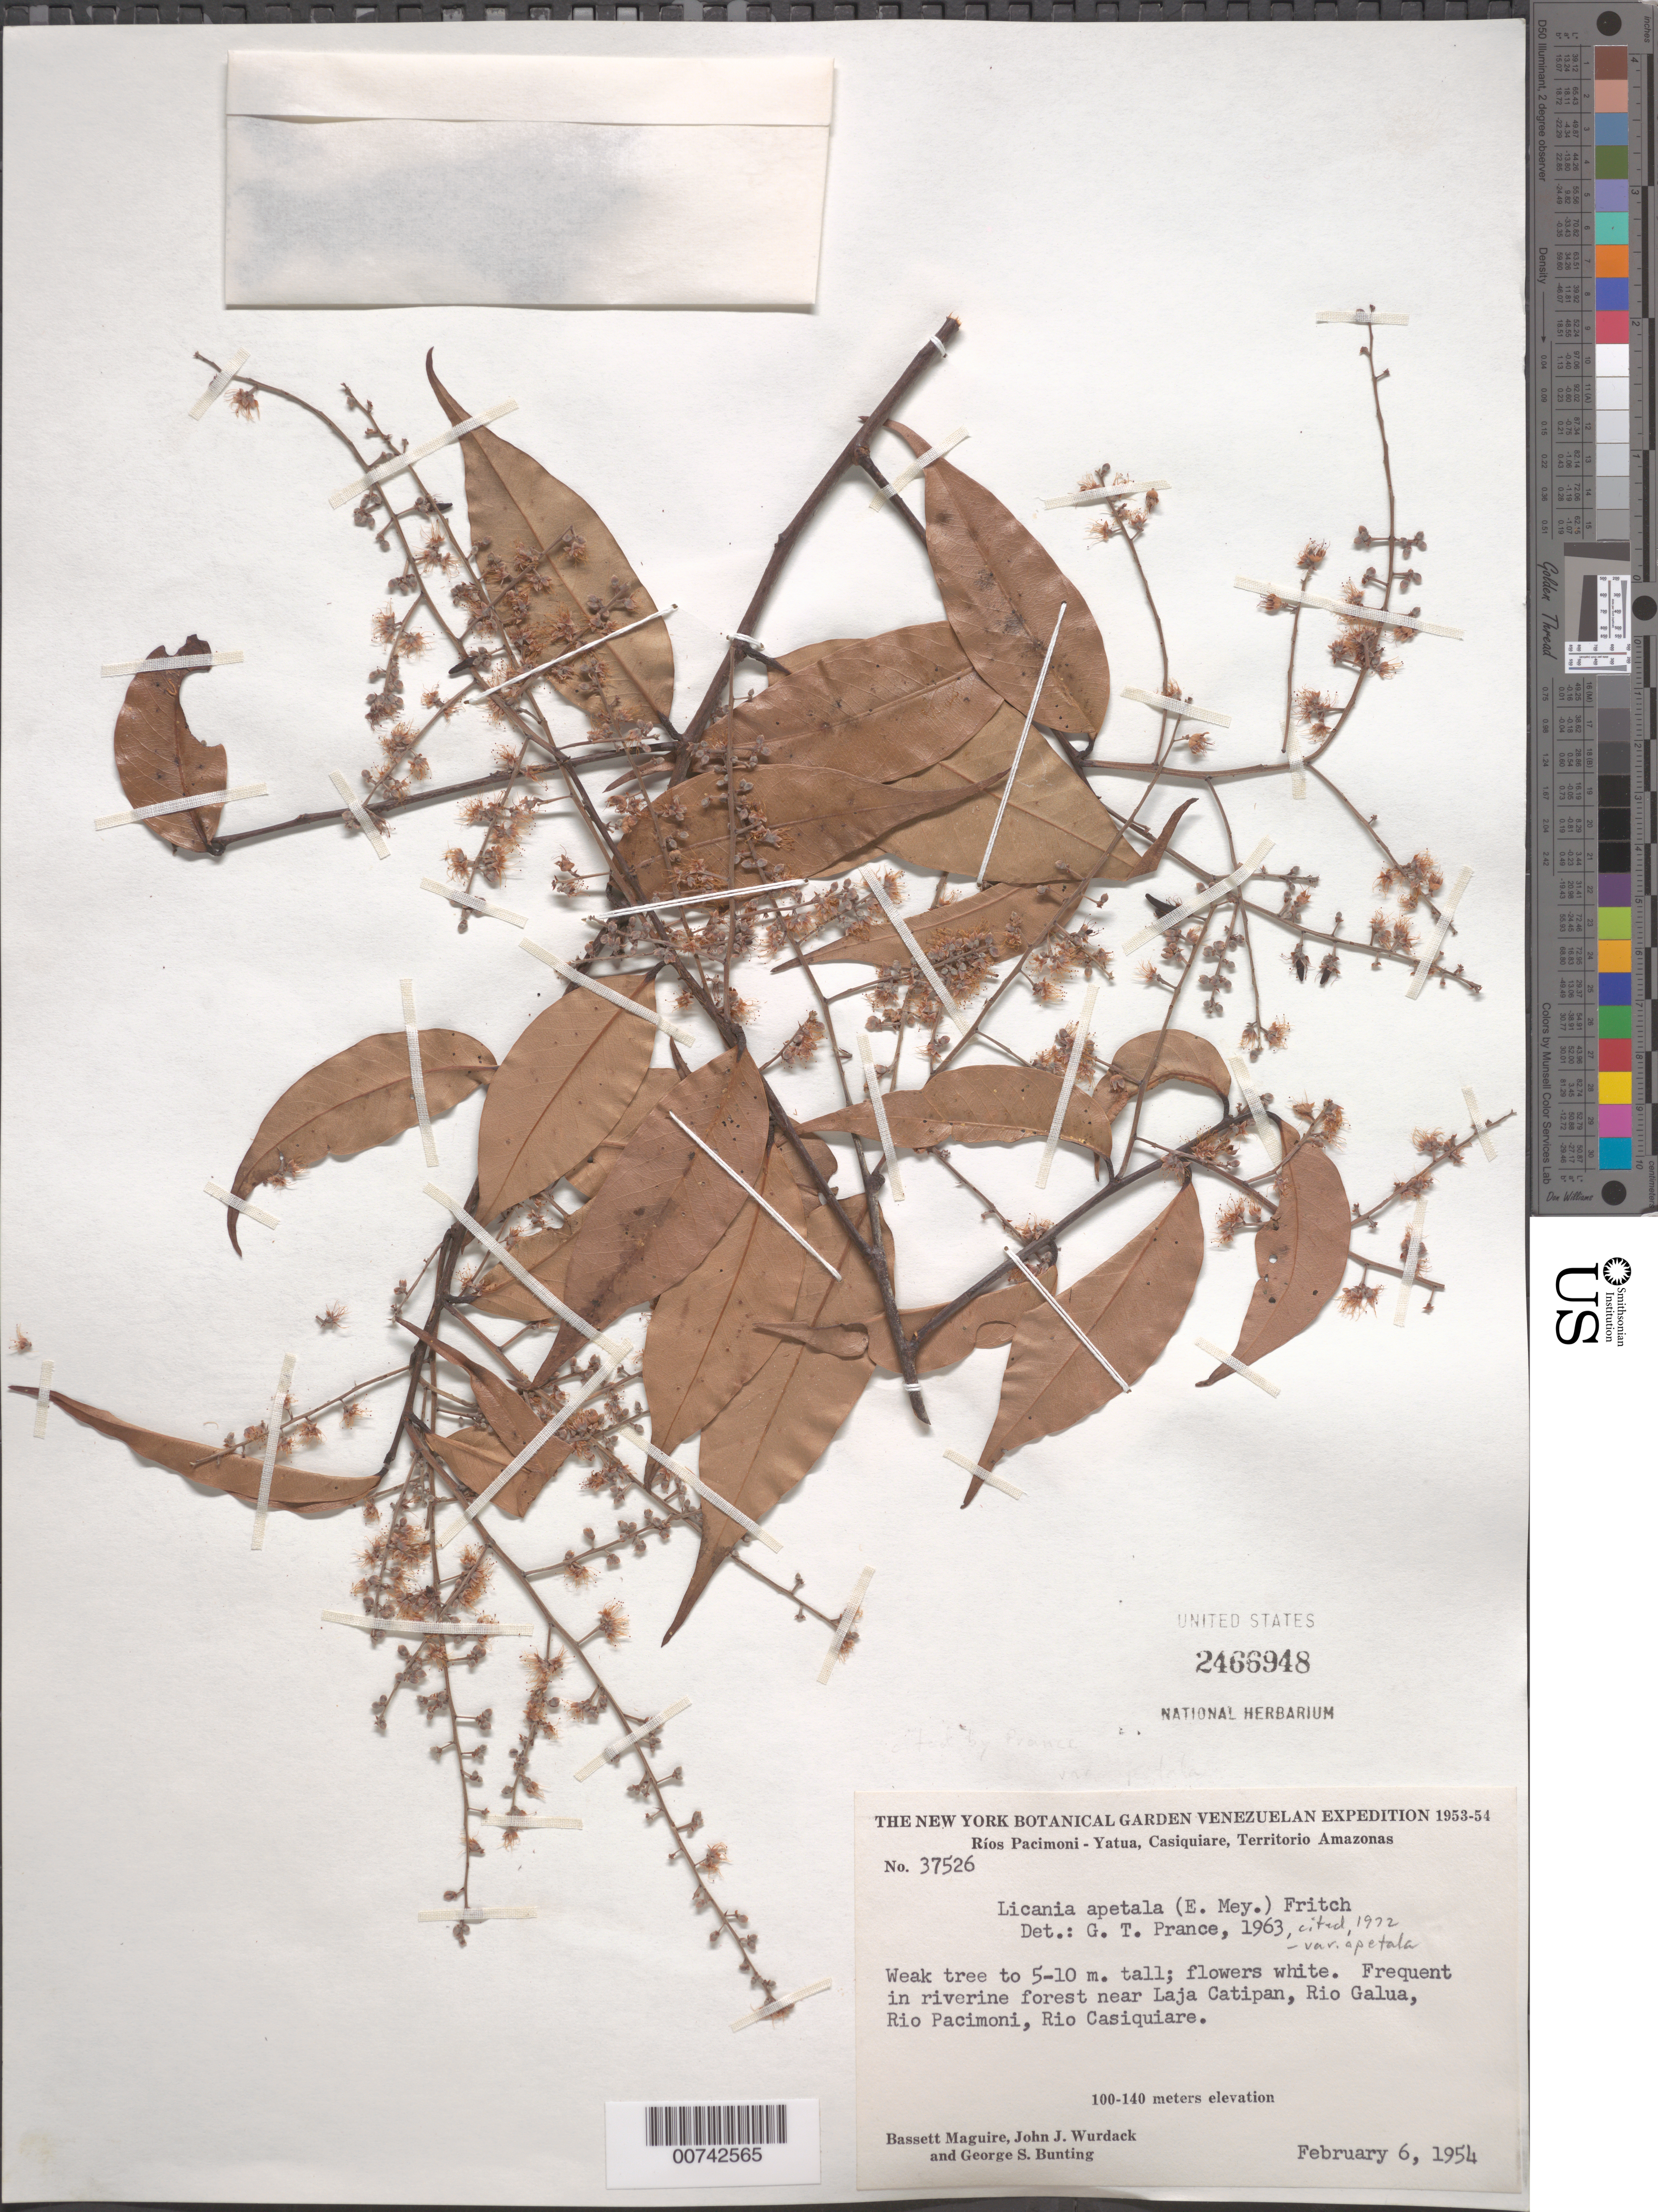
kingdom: Plantae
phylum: Tracheophyta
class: Magnoliopsida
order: Malpighiales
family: Chrysobalanaceae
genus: Leptobalanus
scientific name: Leptobalanus apetalus var. apetalus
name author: (E. Mey.) Sothers & Prance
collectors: B. Maguire, J. J. Wurdack & G. S. Bunting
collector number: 37526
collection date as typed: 6-Feb-54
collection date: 1954-02-06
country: Venezuela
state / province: Amazonas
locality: Ríos Pacimoni - Yatua, Casiquiare, near Laja Catipan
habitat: Riverine forest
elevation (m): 100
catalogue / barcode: US 2466948